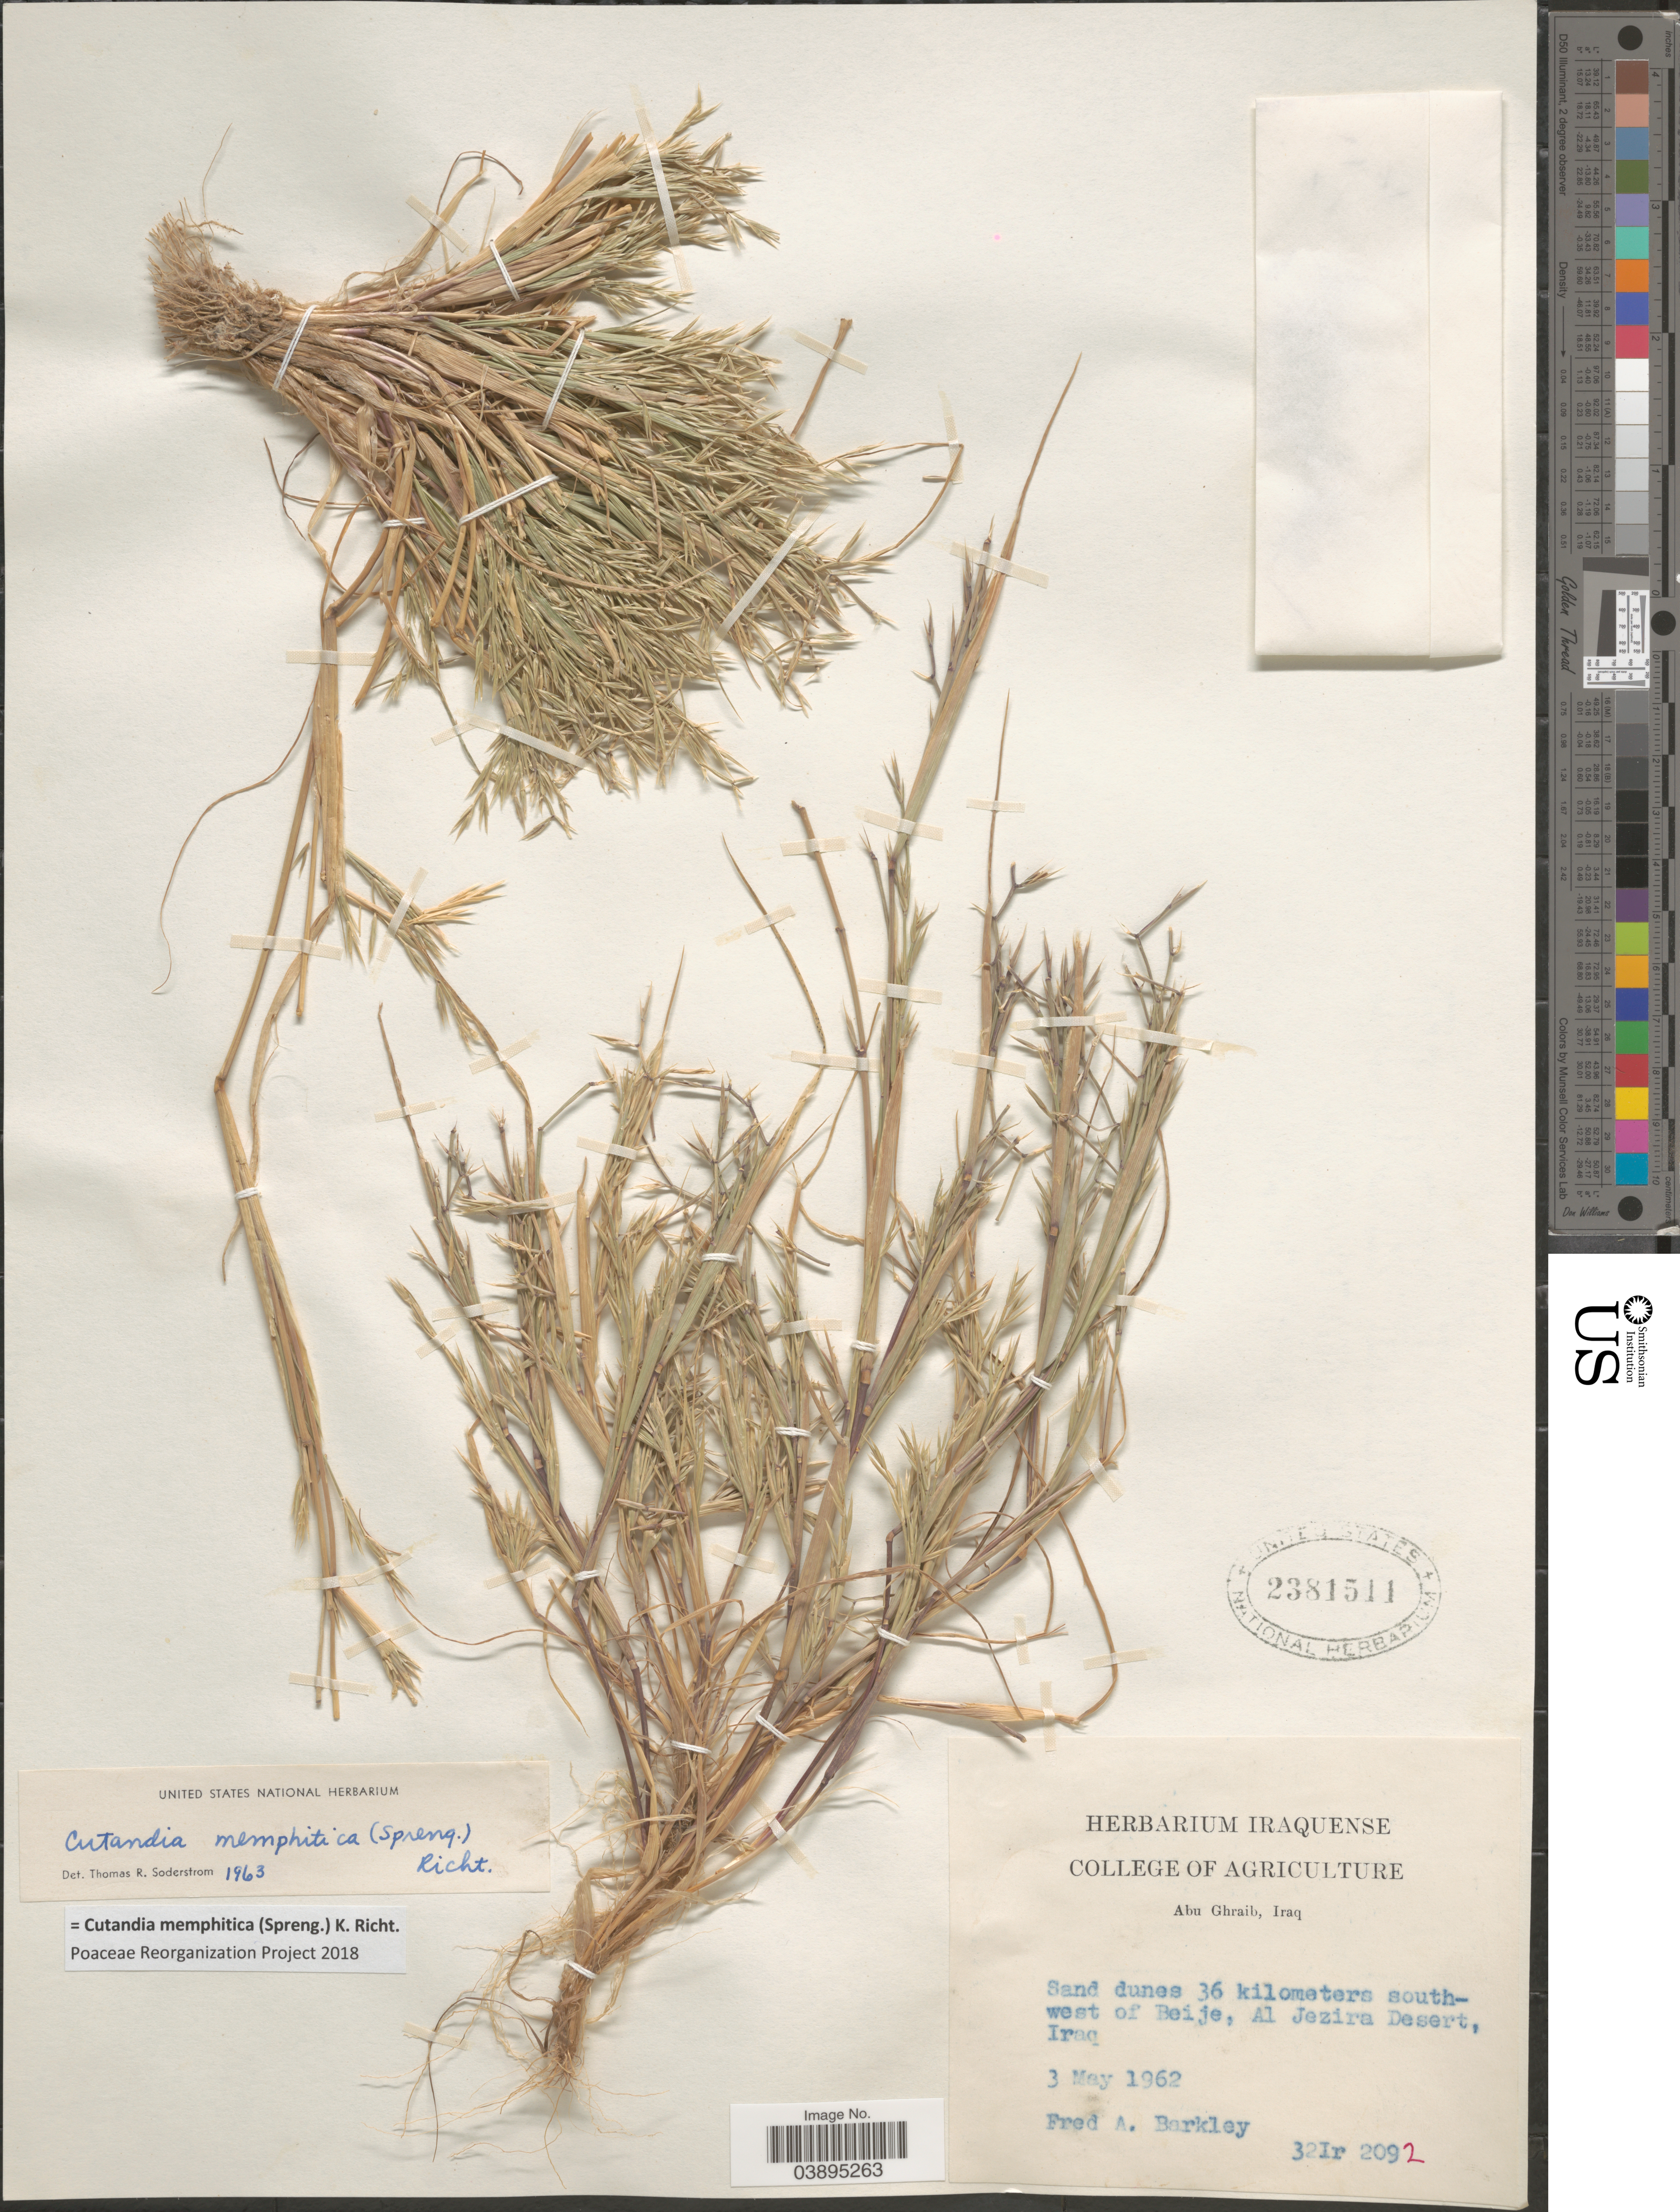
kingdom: Plantae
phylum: Tracheophyta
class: Liliopsida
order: Poales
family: Poaceae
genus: Cutandia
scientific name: Cutandia memphitica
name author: (Spreng.) K. Richt.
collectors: F. A. Barkley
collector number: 32Ir2092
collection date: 1962-05-03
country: Iraq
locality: Sand dunes 36 kilometers southwest of Beije, Al Jezira Desert.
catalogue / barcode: US 2381511